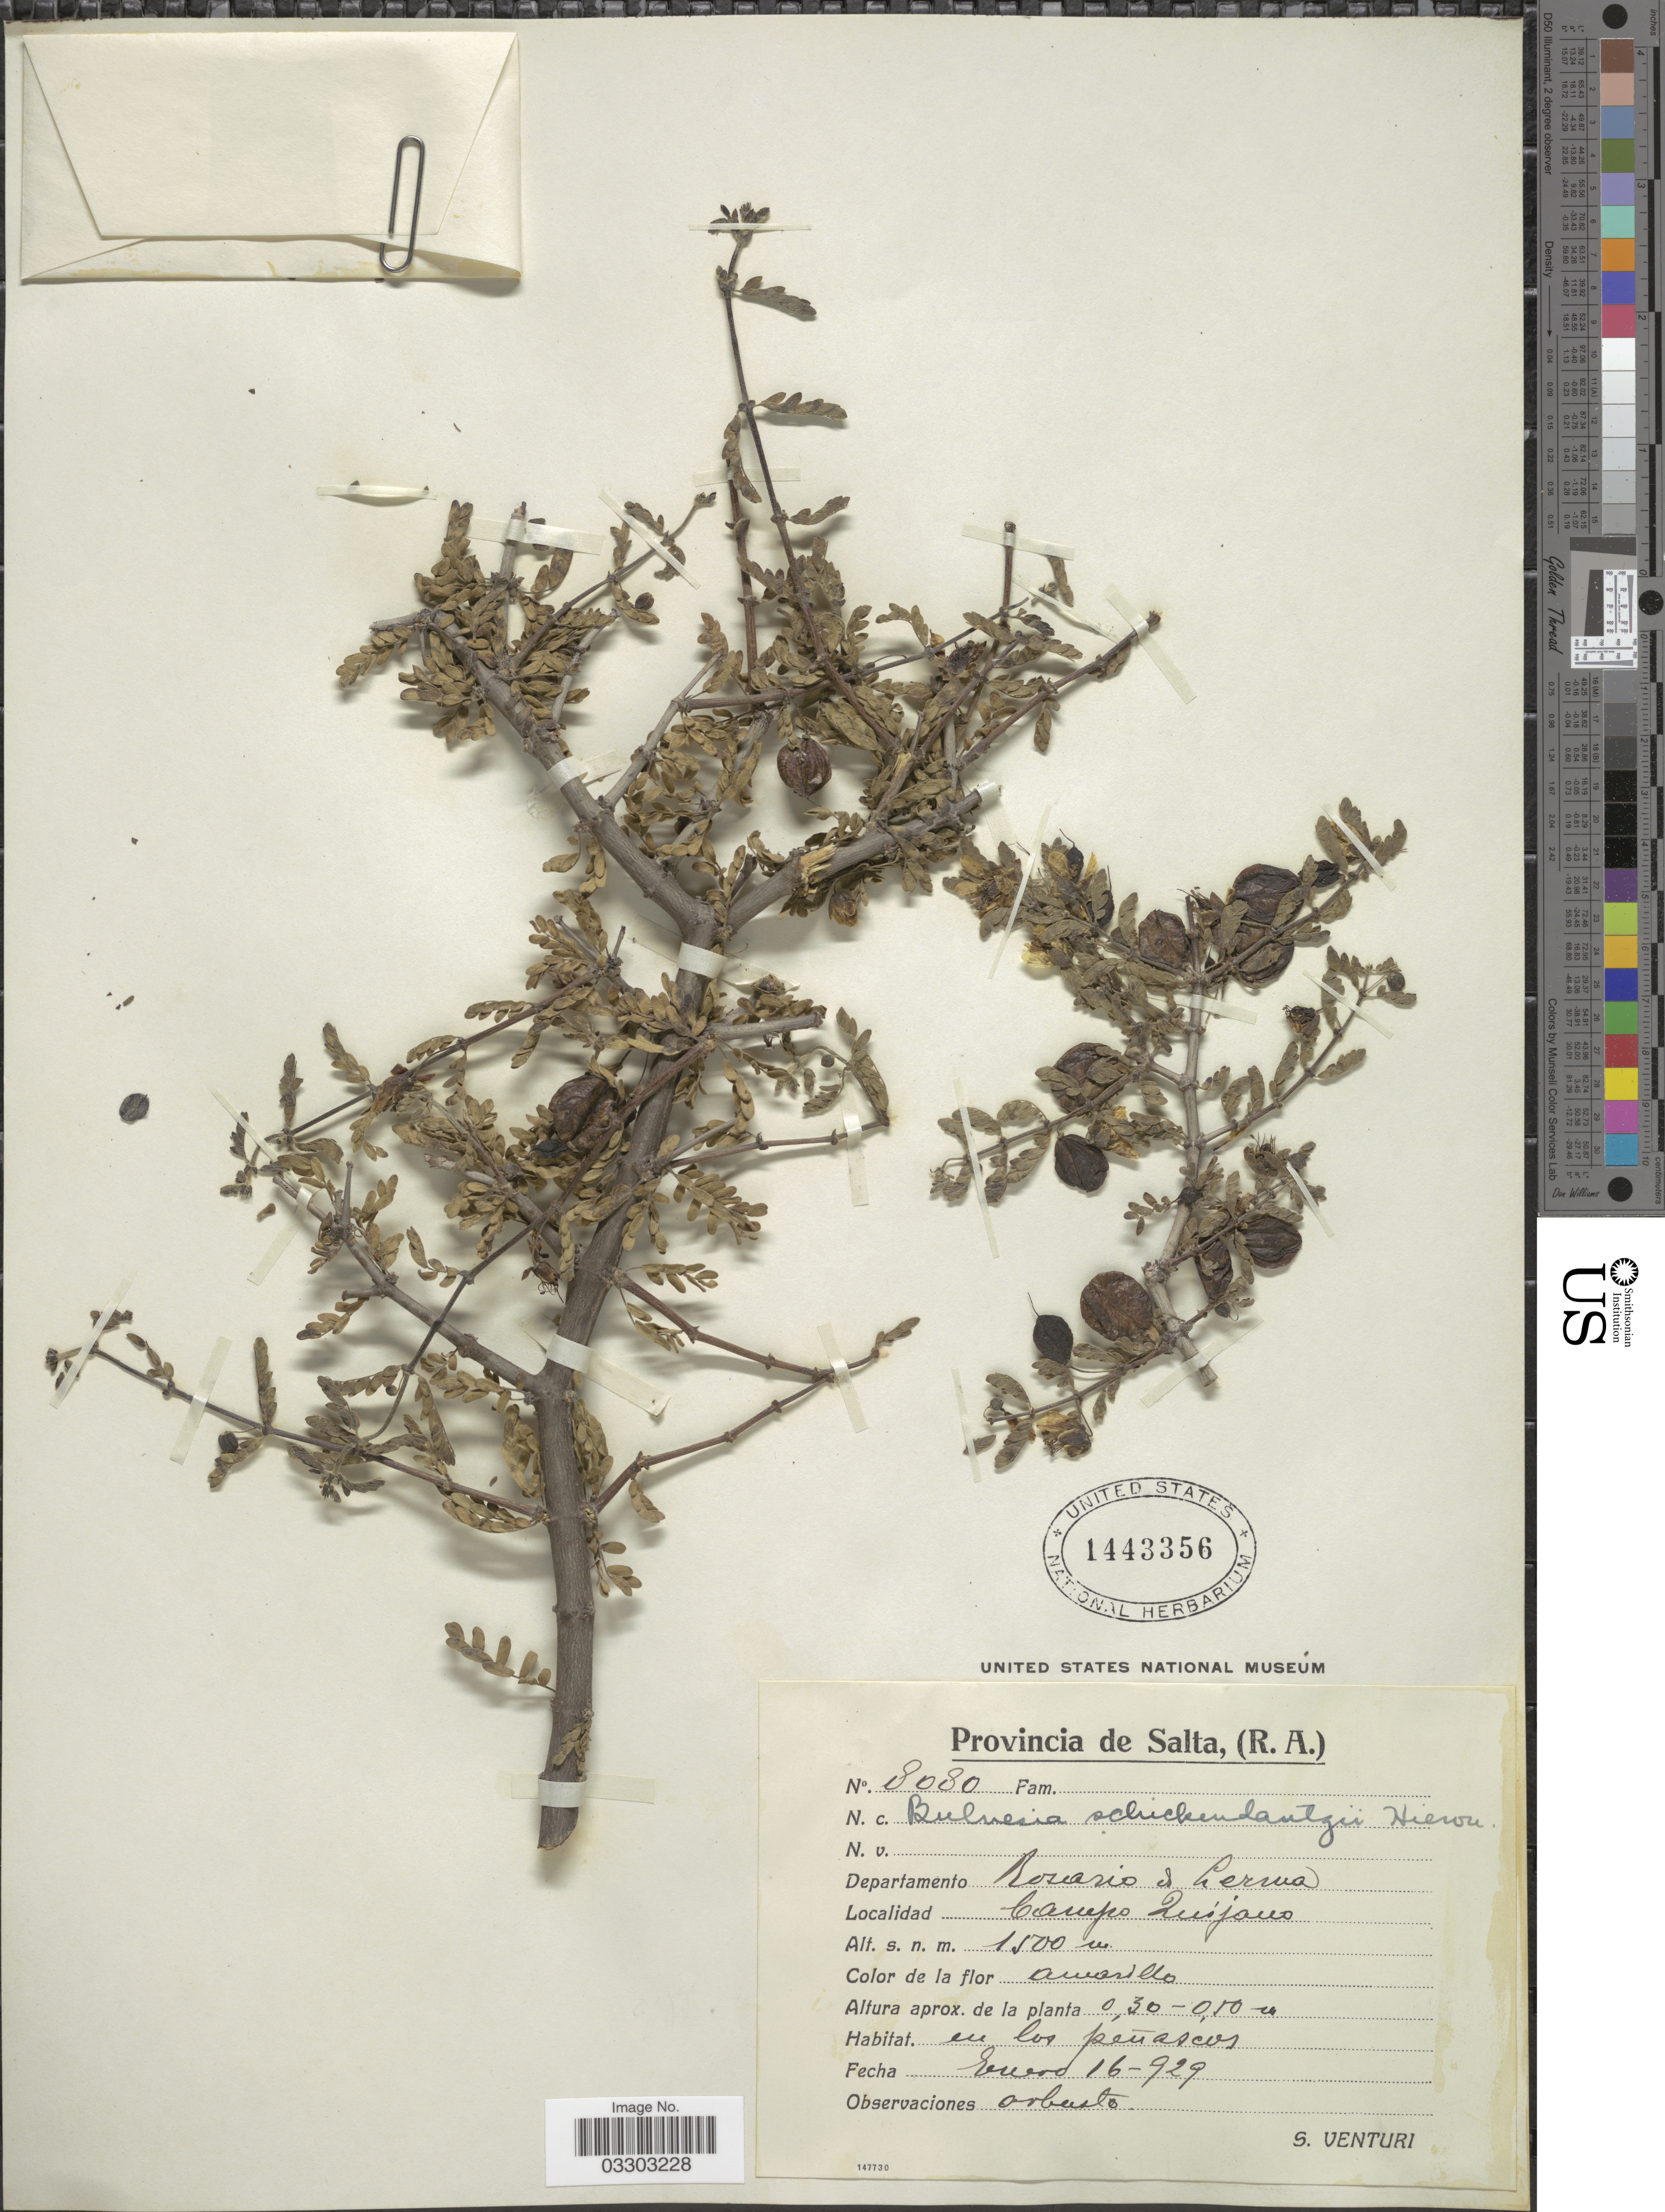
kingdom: Plantae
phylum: Tracheophyta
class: Magnoliopsida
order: Zygophyllales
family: Zygophyllaceae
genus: Bulnesia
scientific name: Bulnesia schichendanzii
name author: Hieron. ex Griseb.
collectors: S. Venturi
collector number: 8080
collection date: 1929-01-16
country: Argentina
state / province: Salta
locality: Departamento Rosario de Lerma. Campo Quijano.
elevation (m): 1500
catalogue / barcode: US 1443356